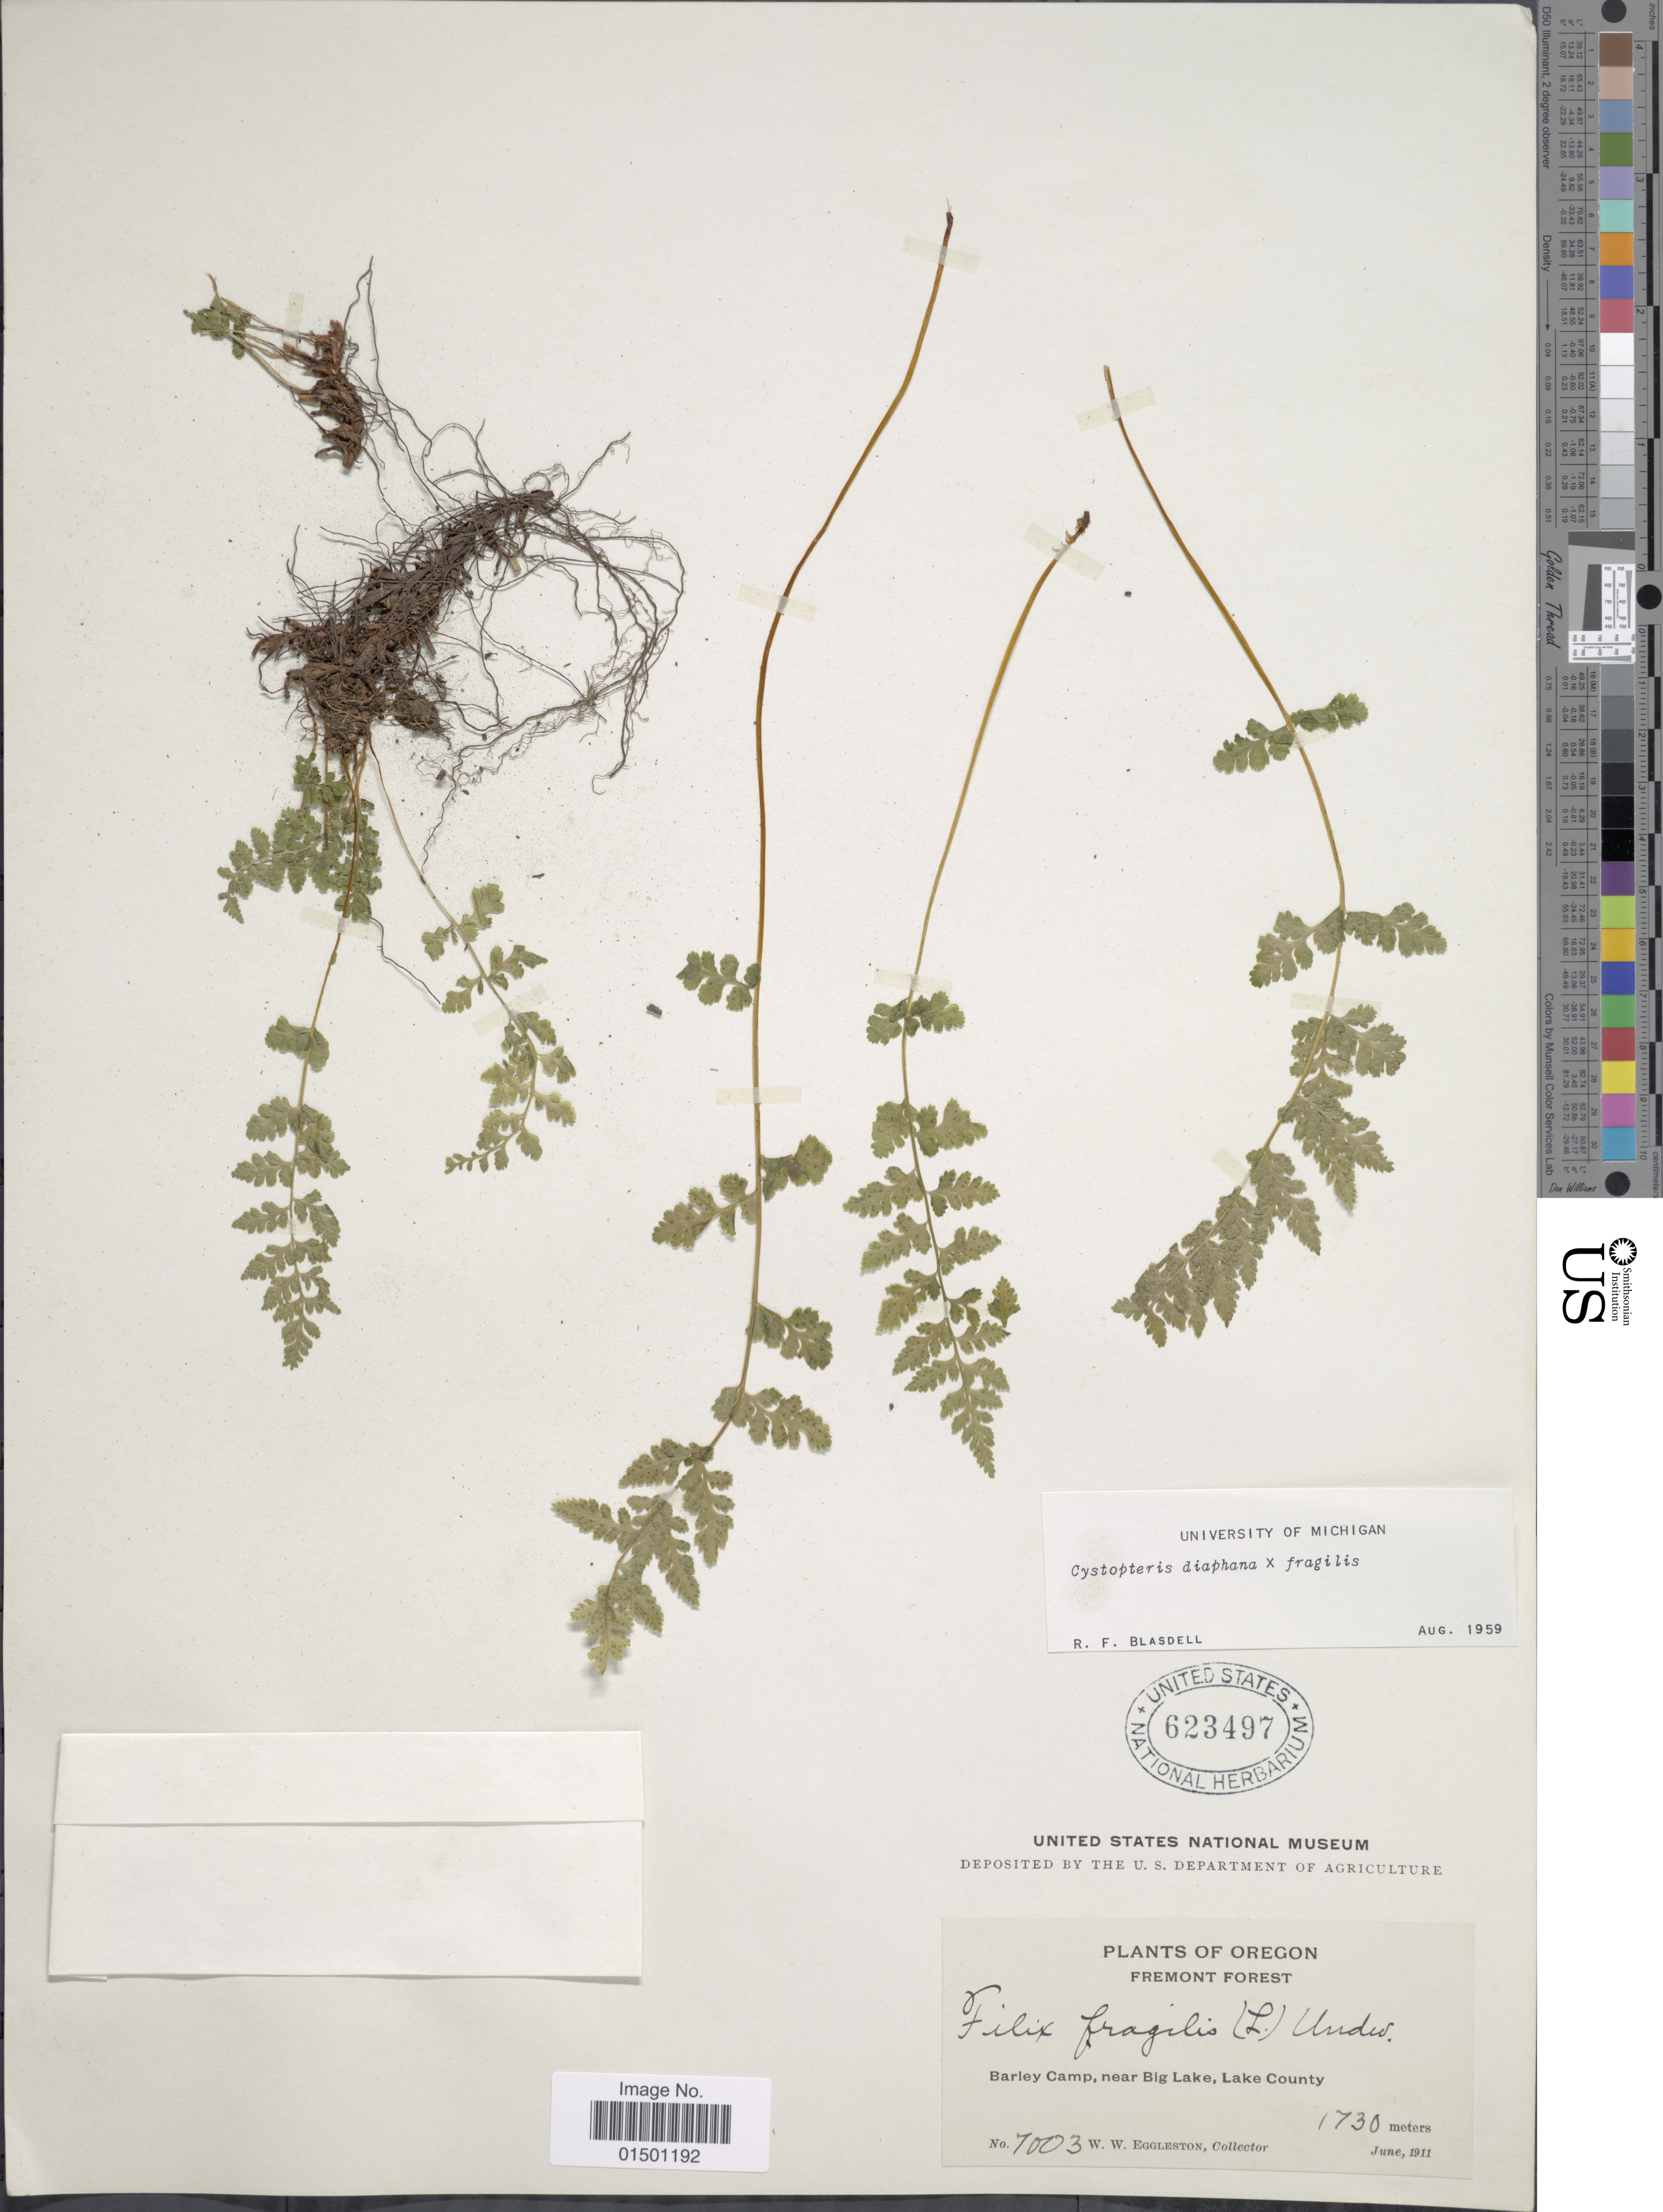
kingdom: Plantae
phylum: Tracheophyta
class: Polypodiopsida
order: Polypodiales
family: Cystopteridaceae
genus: Cystopteris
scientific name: Cystopteris diaphana x C. fragilis (L.) Bernh.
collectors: W. W. Eggleston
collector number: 7003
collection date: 1911-06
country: United States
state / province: Oregon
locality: Fremont Forest, Barley Camp, near Big Lake, Lake County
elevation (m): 1730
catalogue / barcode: US 623497